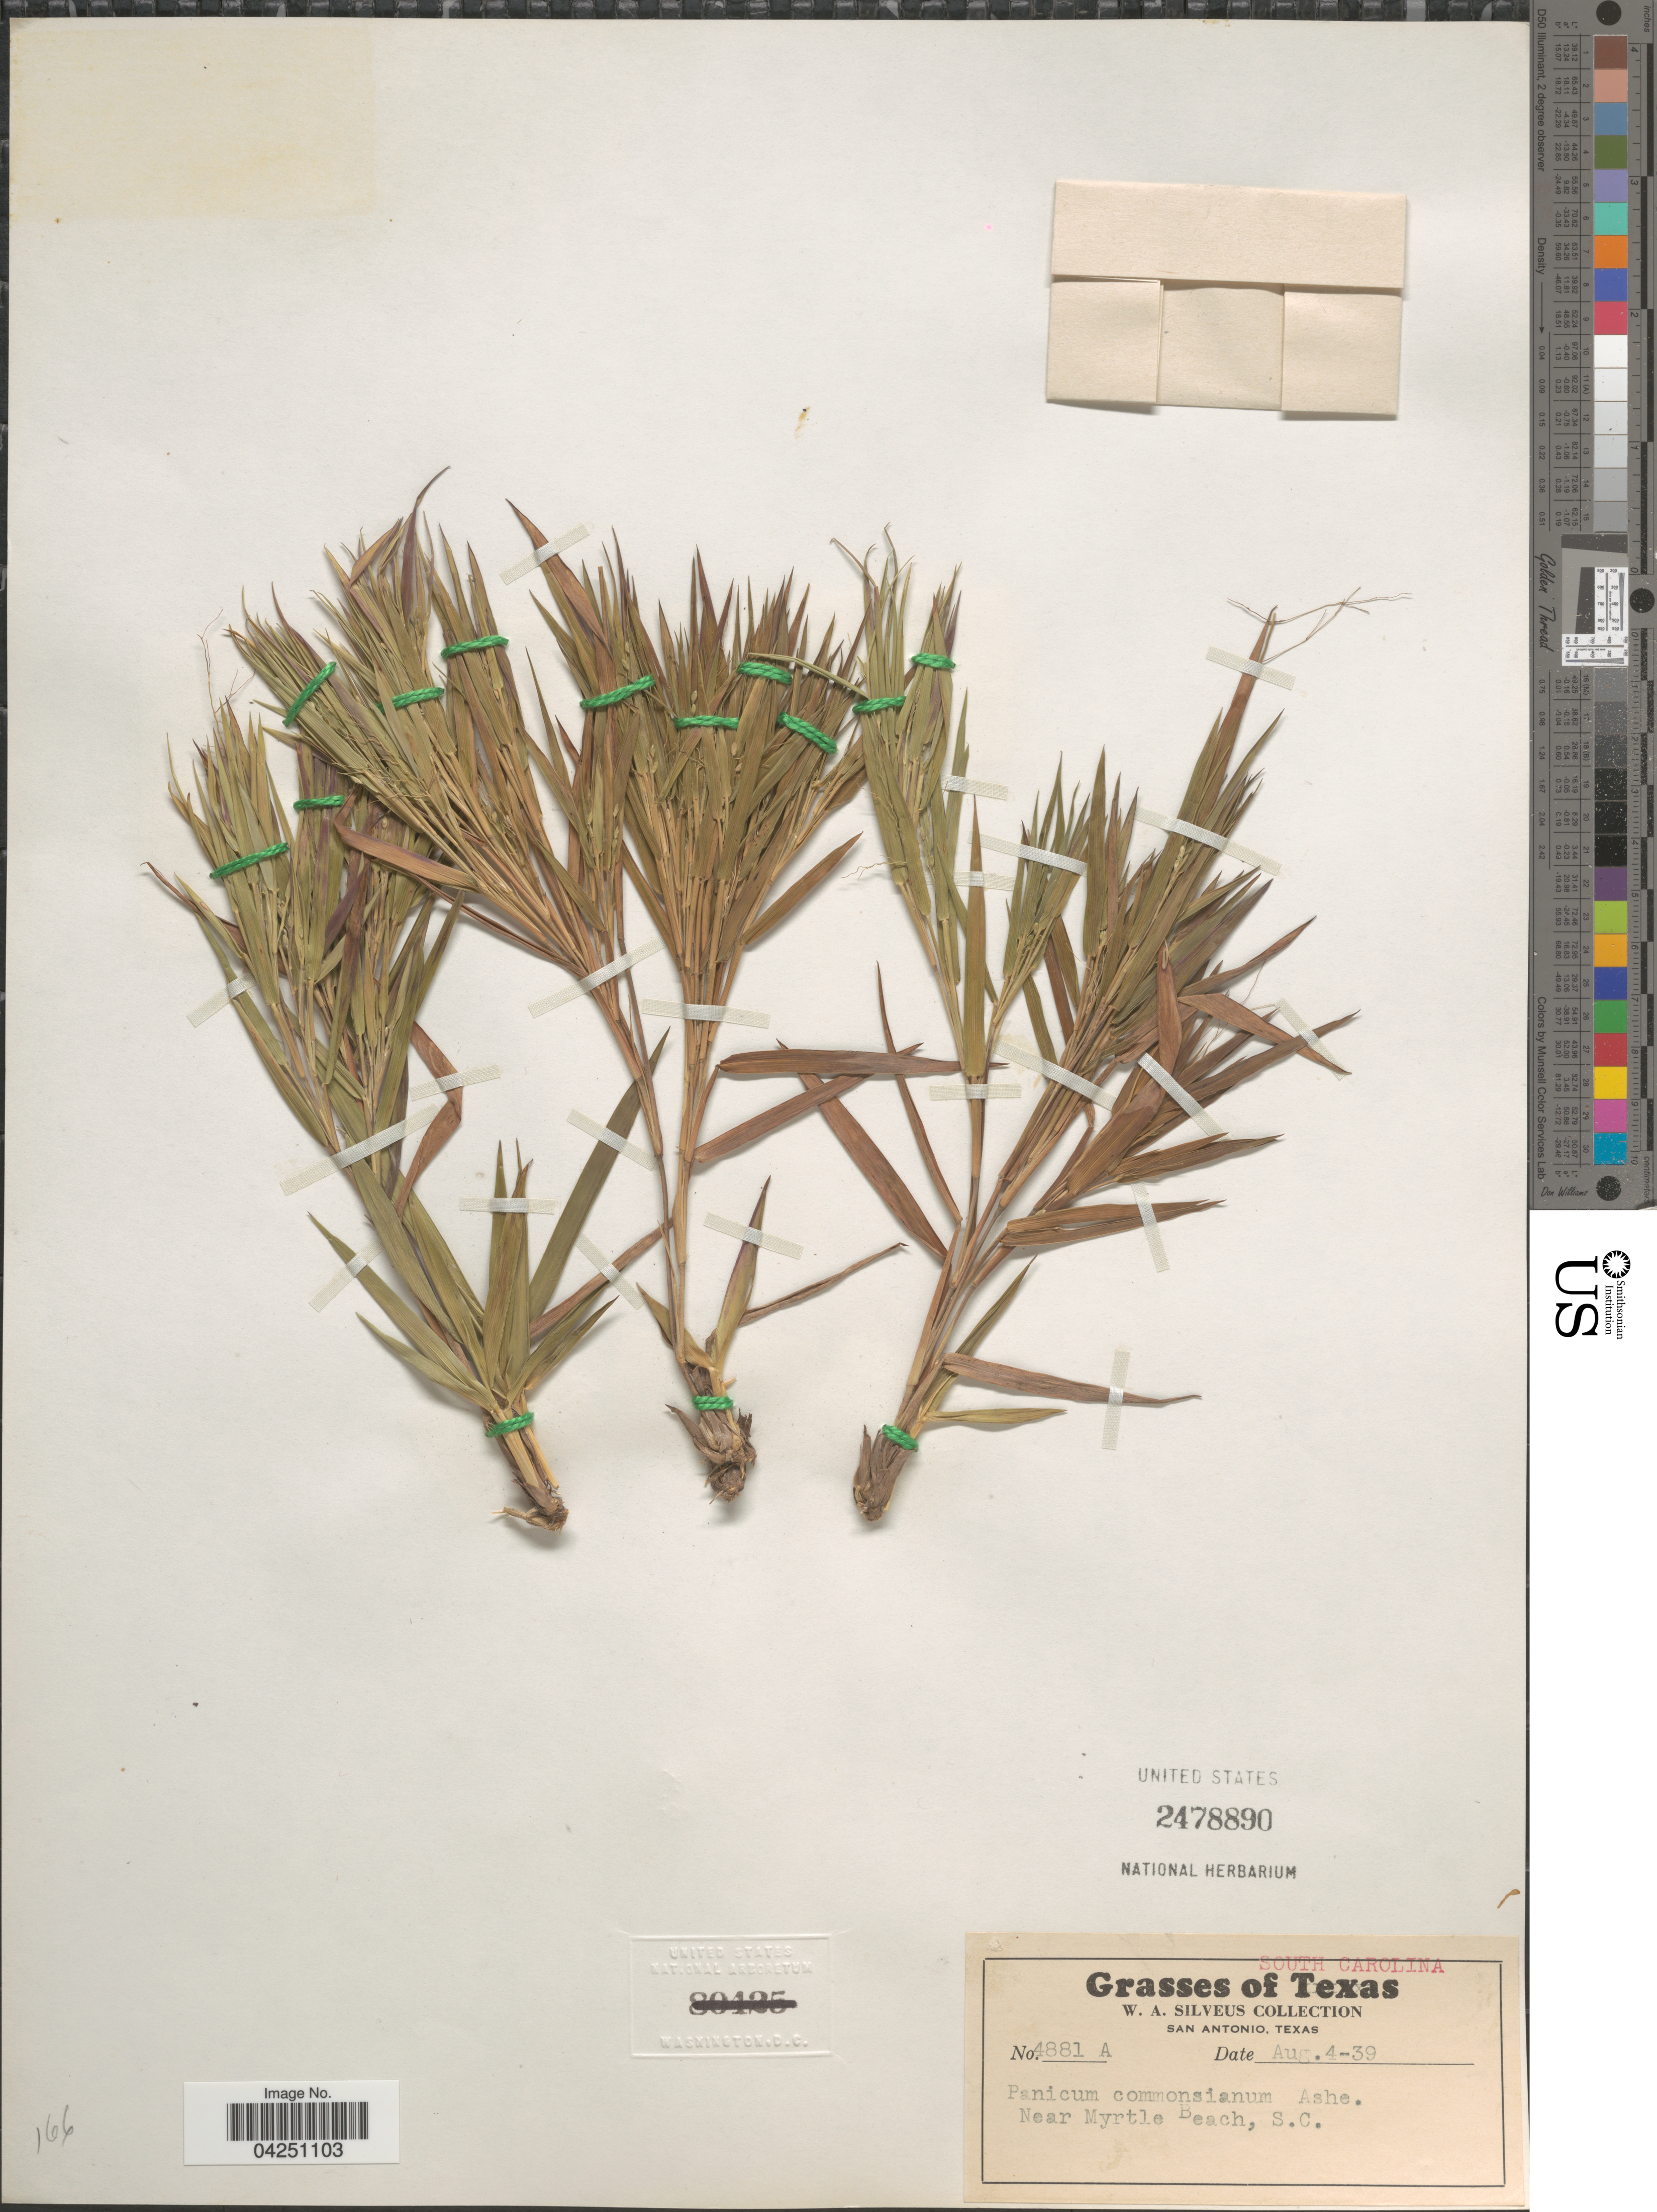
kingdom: Plantae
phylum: Tracheophyta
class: Liliopsida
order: Poales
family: Poaceae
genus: Dichanthelium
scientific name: Dichanthelium acuminatum var. acuminatum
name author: (Sw.) Gould & C.A. Clark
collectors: W. Silveus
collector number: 4881A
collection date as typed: Transcribed d/m/y: 4/8/39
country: United States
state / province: South Carolina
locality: Near Myrtle Beach.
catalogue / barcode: US 2478890